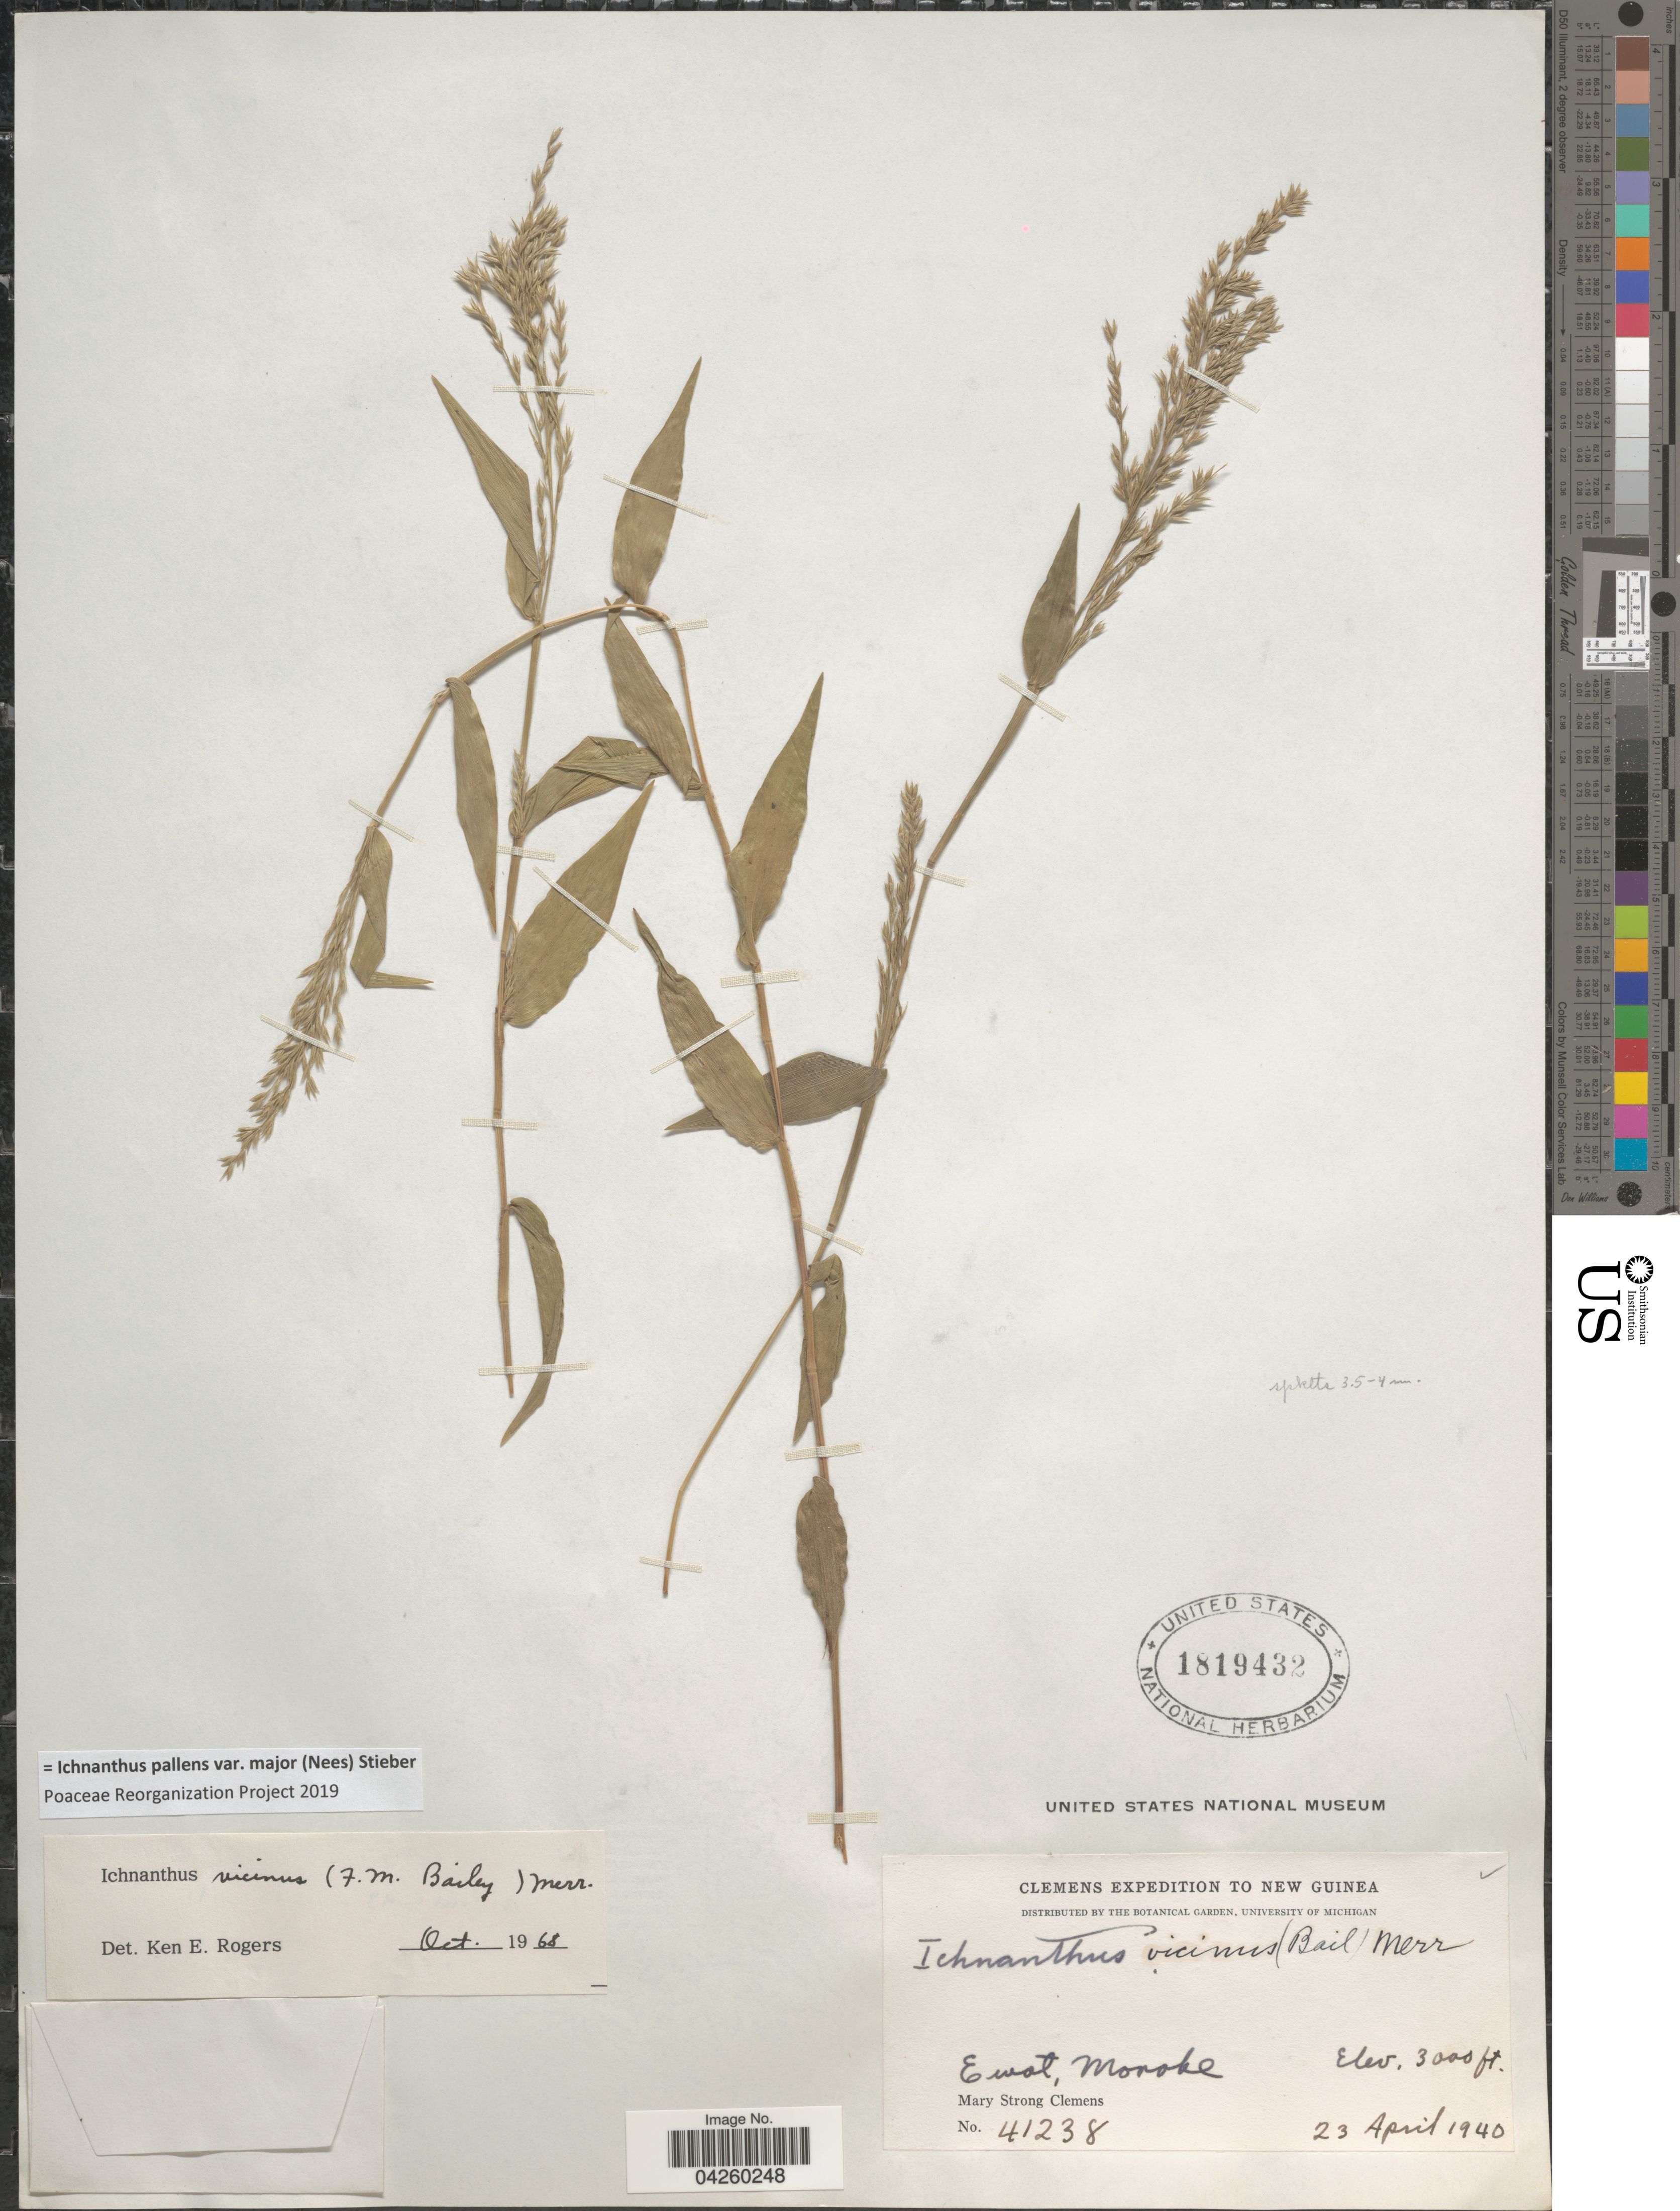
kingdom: Plantae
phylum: Tracheophyta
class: Liliopsida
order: Poales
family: Poaceae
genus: Ichnanthus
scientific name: Ichnanthus pallens var. major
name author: (Nees) Stieber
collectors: M. S. Clemens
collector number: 41238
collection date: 1940-04-23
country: Papua New Guinea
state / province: Morobe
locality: Clemens Expedition to New Guinea. Ewot.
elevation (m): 914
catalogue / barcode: US 1819432